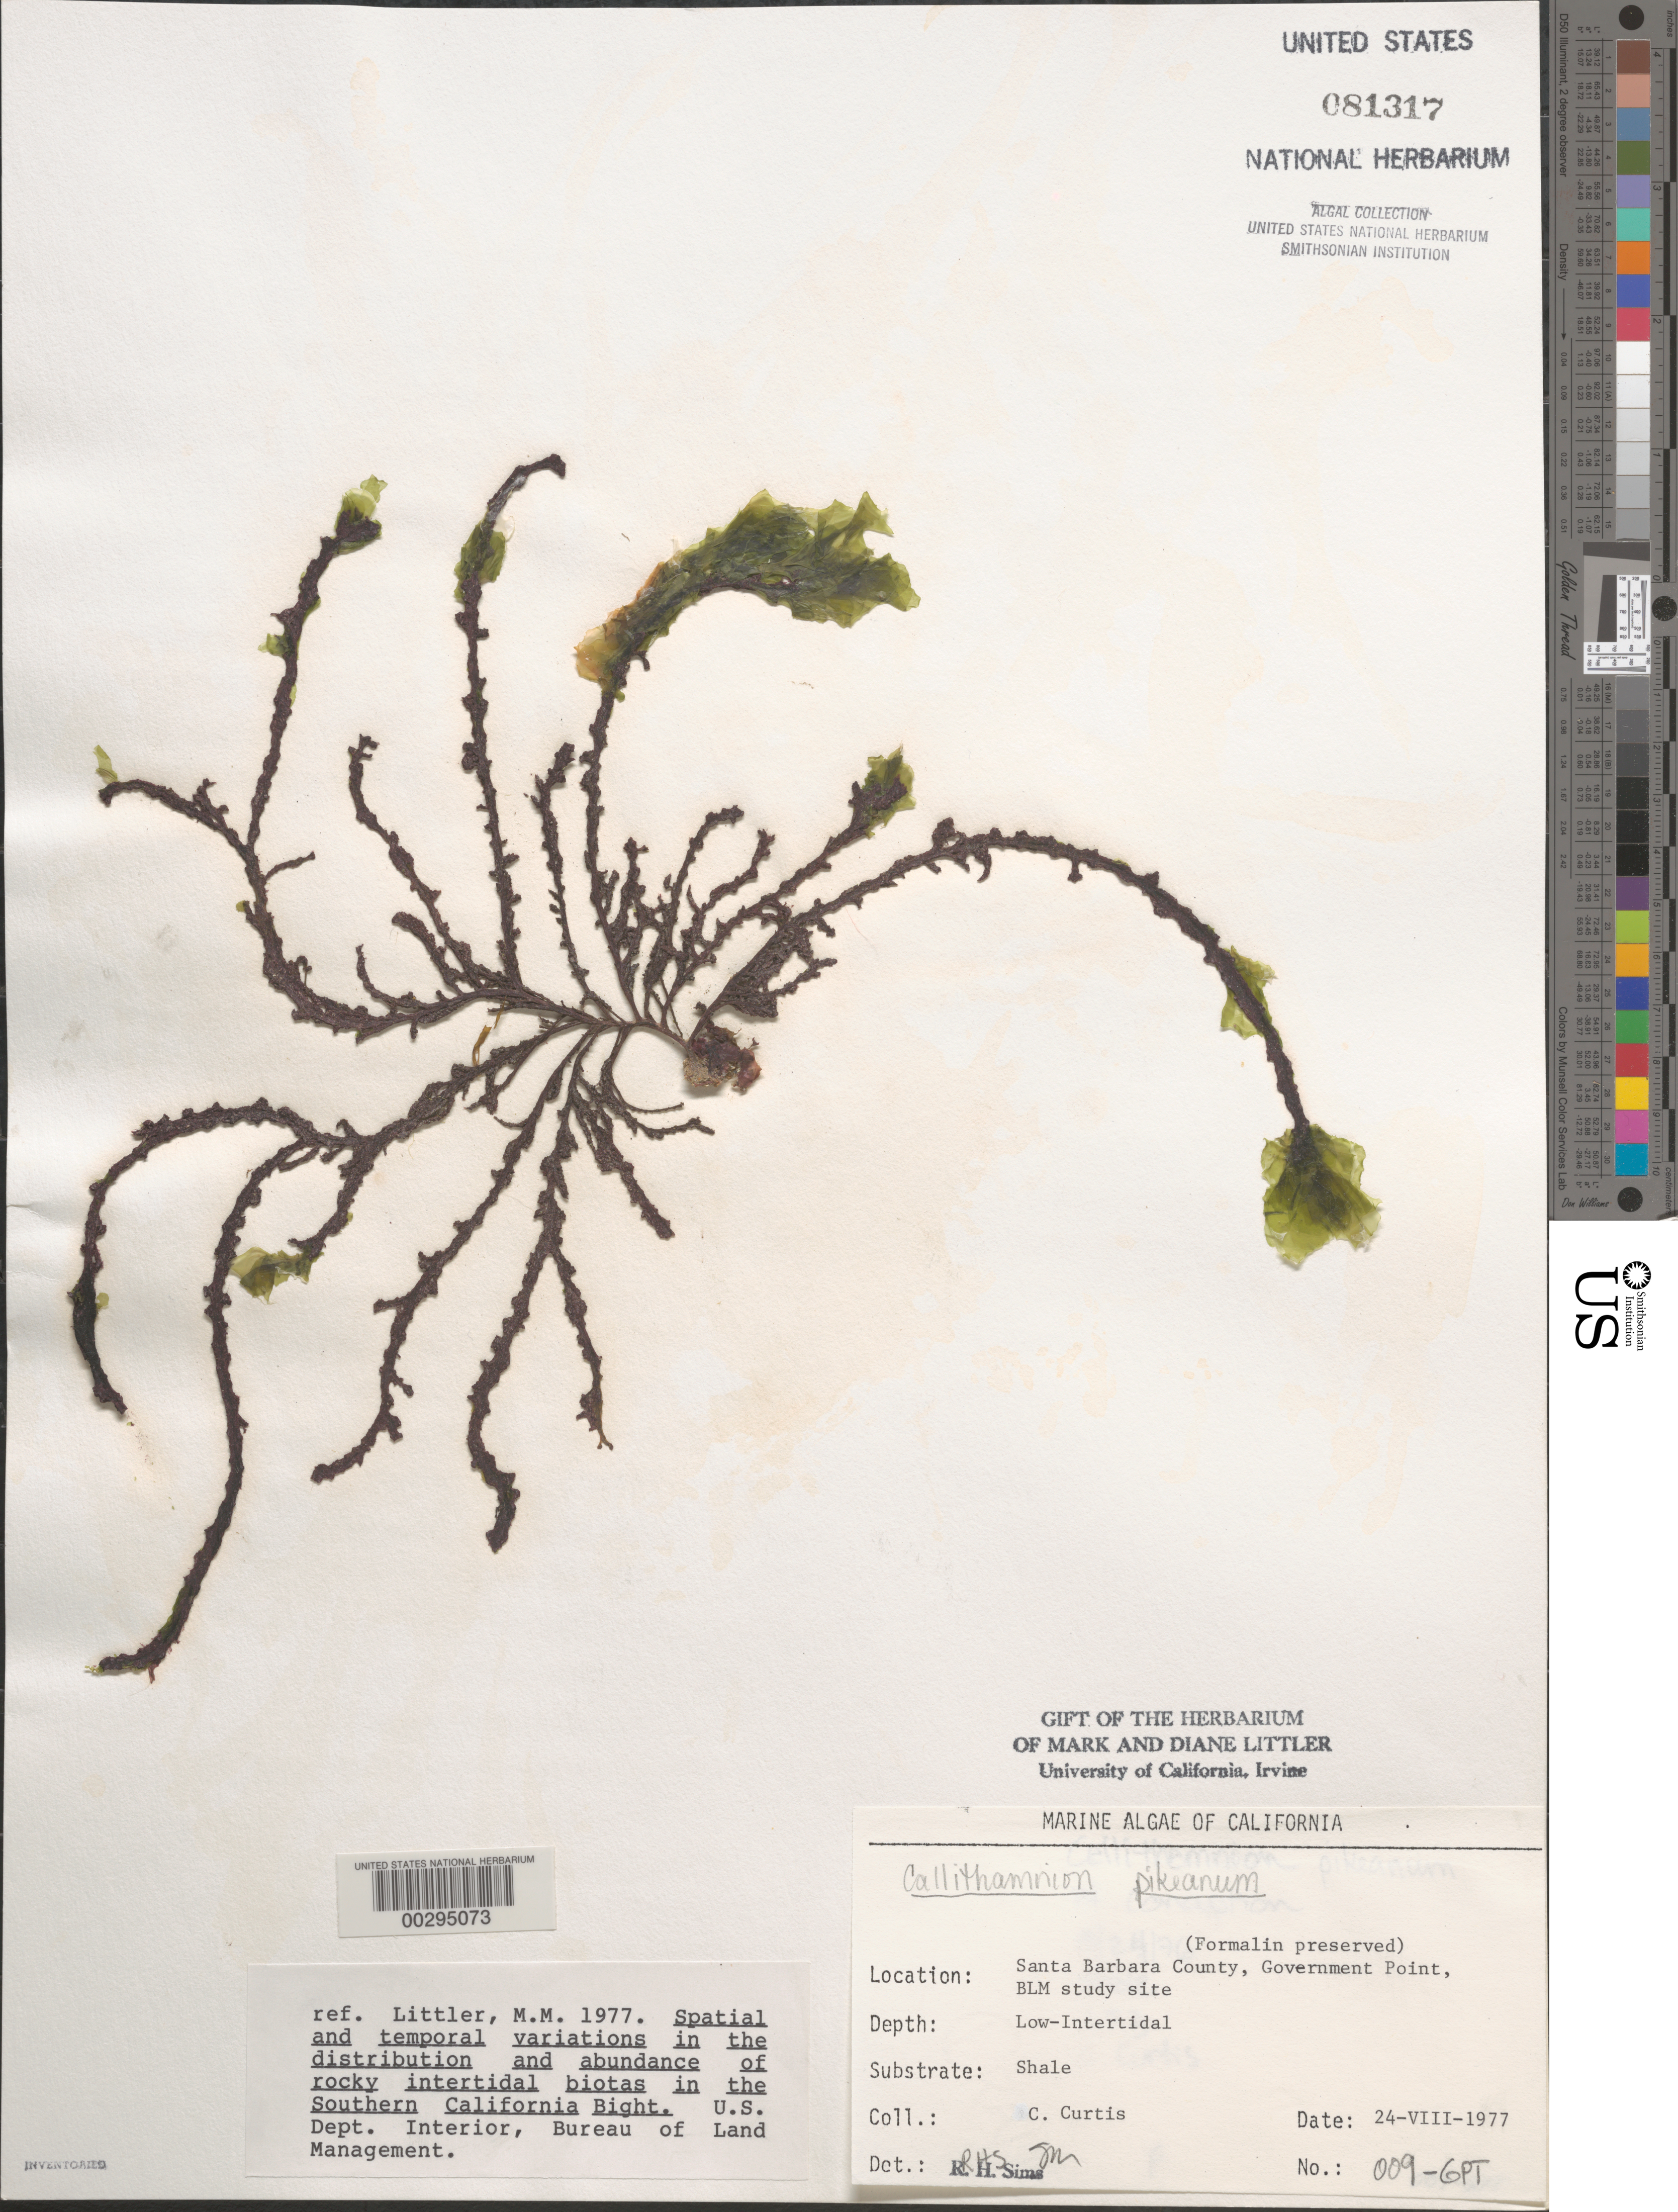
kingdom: Plantae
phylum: Rhodophyta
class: Florideophyceae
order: Ceramiales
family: Callithamniaceae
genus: Callithamnion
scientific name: Callithamnion pikeanum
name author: Harv.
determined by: Sims, Robert H.; Murray, S. N.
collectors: C. Curtis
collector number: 009-gpt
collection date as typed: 24 Aug 1977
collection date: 1977-08-24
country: United States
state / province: California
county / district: Santa Barbara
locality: Government Point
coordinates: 34 26'31"N, 120 24'06"W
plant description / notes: BLM-SOCALBIGHT Rocky Intertidal Survey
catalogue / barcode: US 81317